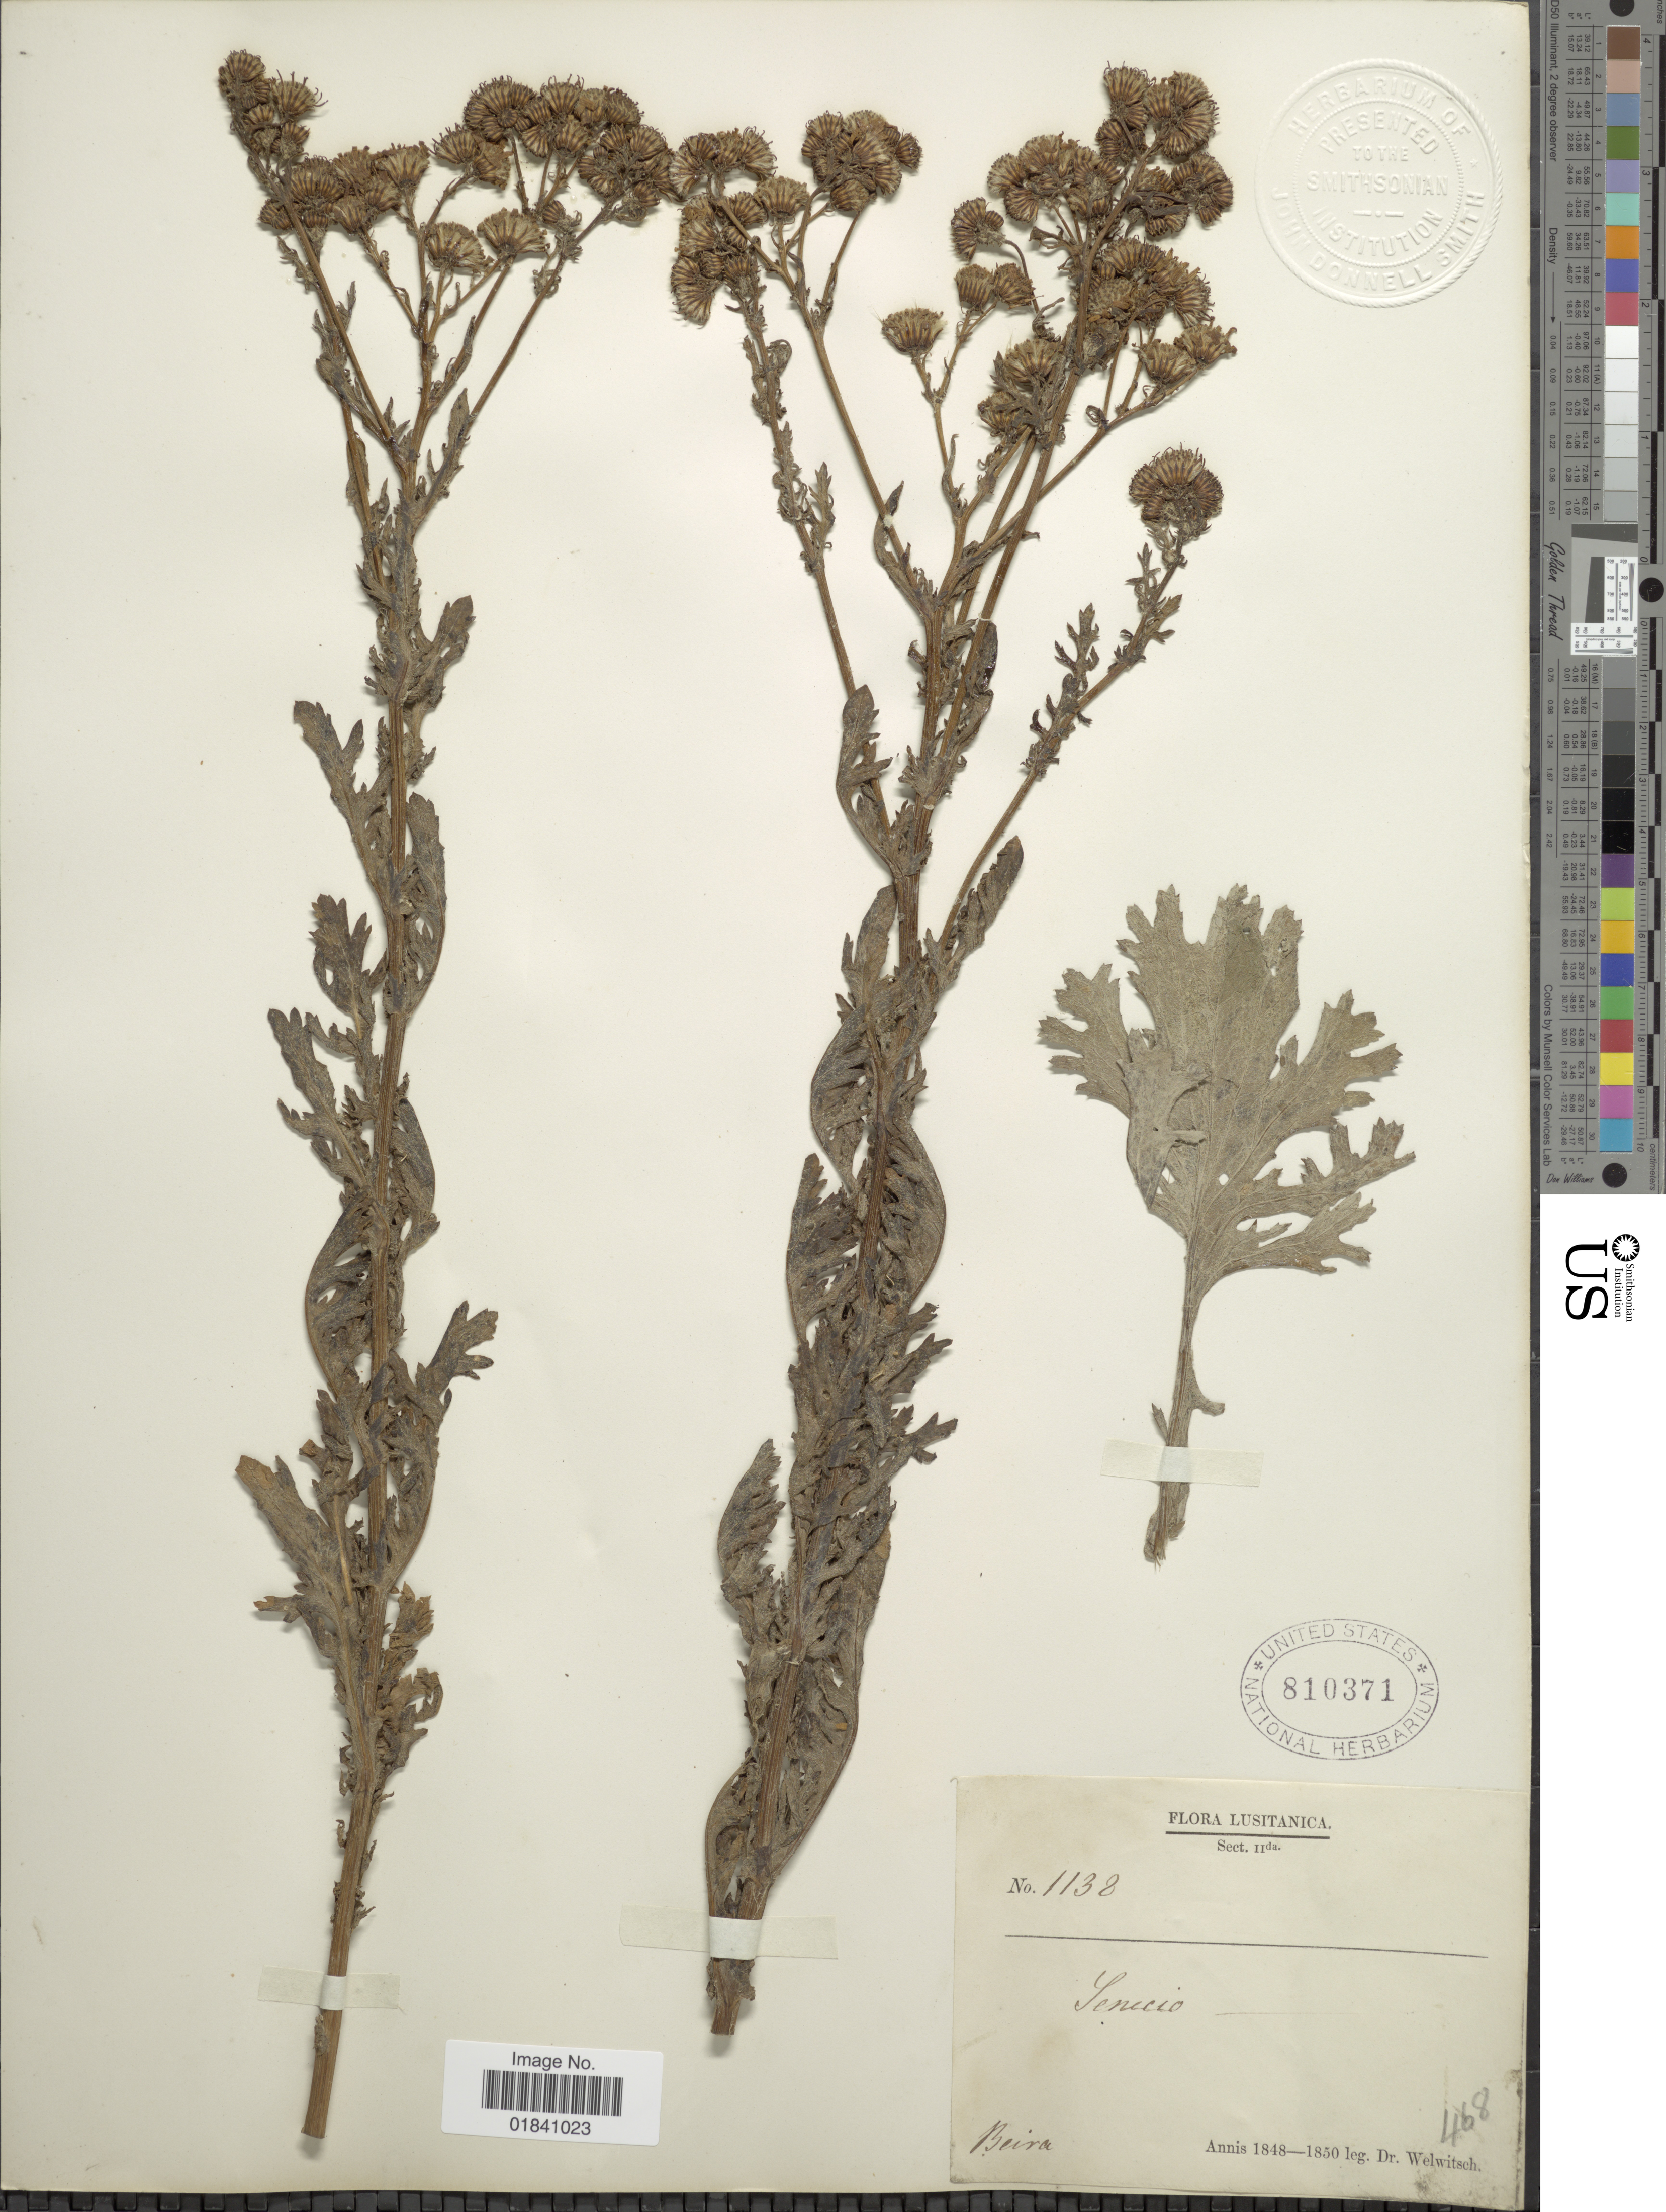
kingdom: Plantae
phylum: Tracheophyta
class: Magnoliopsida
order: Asterales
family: Asteraceae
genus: Senecio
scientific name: Senecio sp.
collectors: -. Welwitsch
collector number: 1132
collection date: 1848/1850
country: Portugal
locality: Lusitanica. Sect IIda. Beira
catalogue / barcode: US 810371